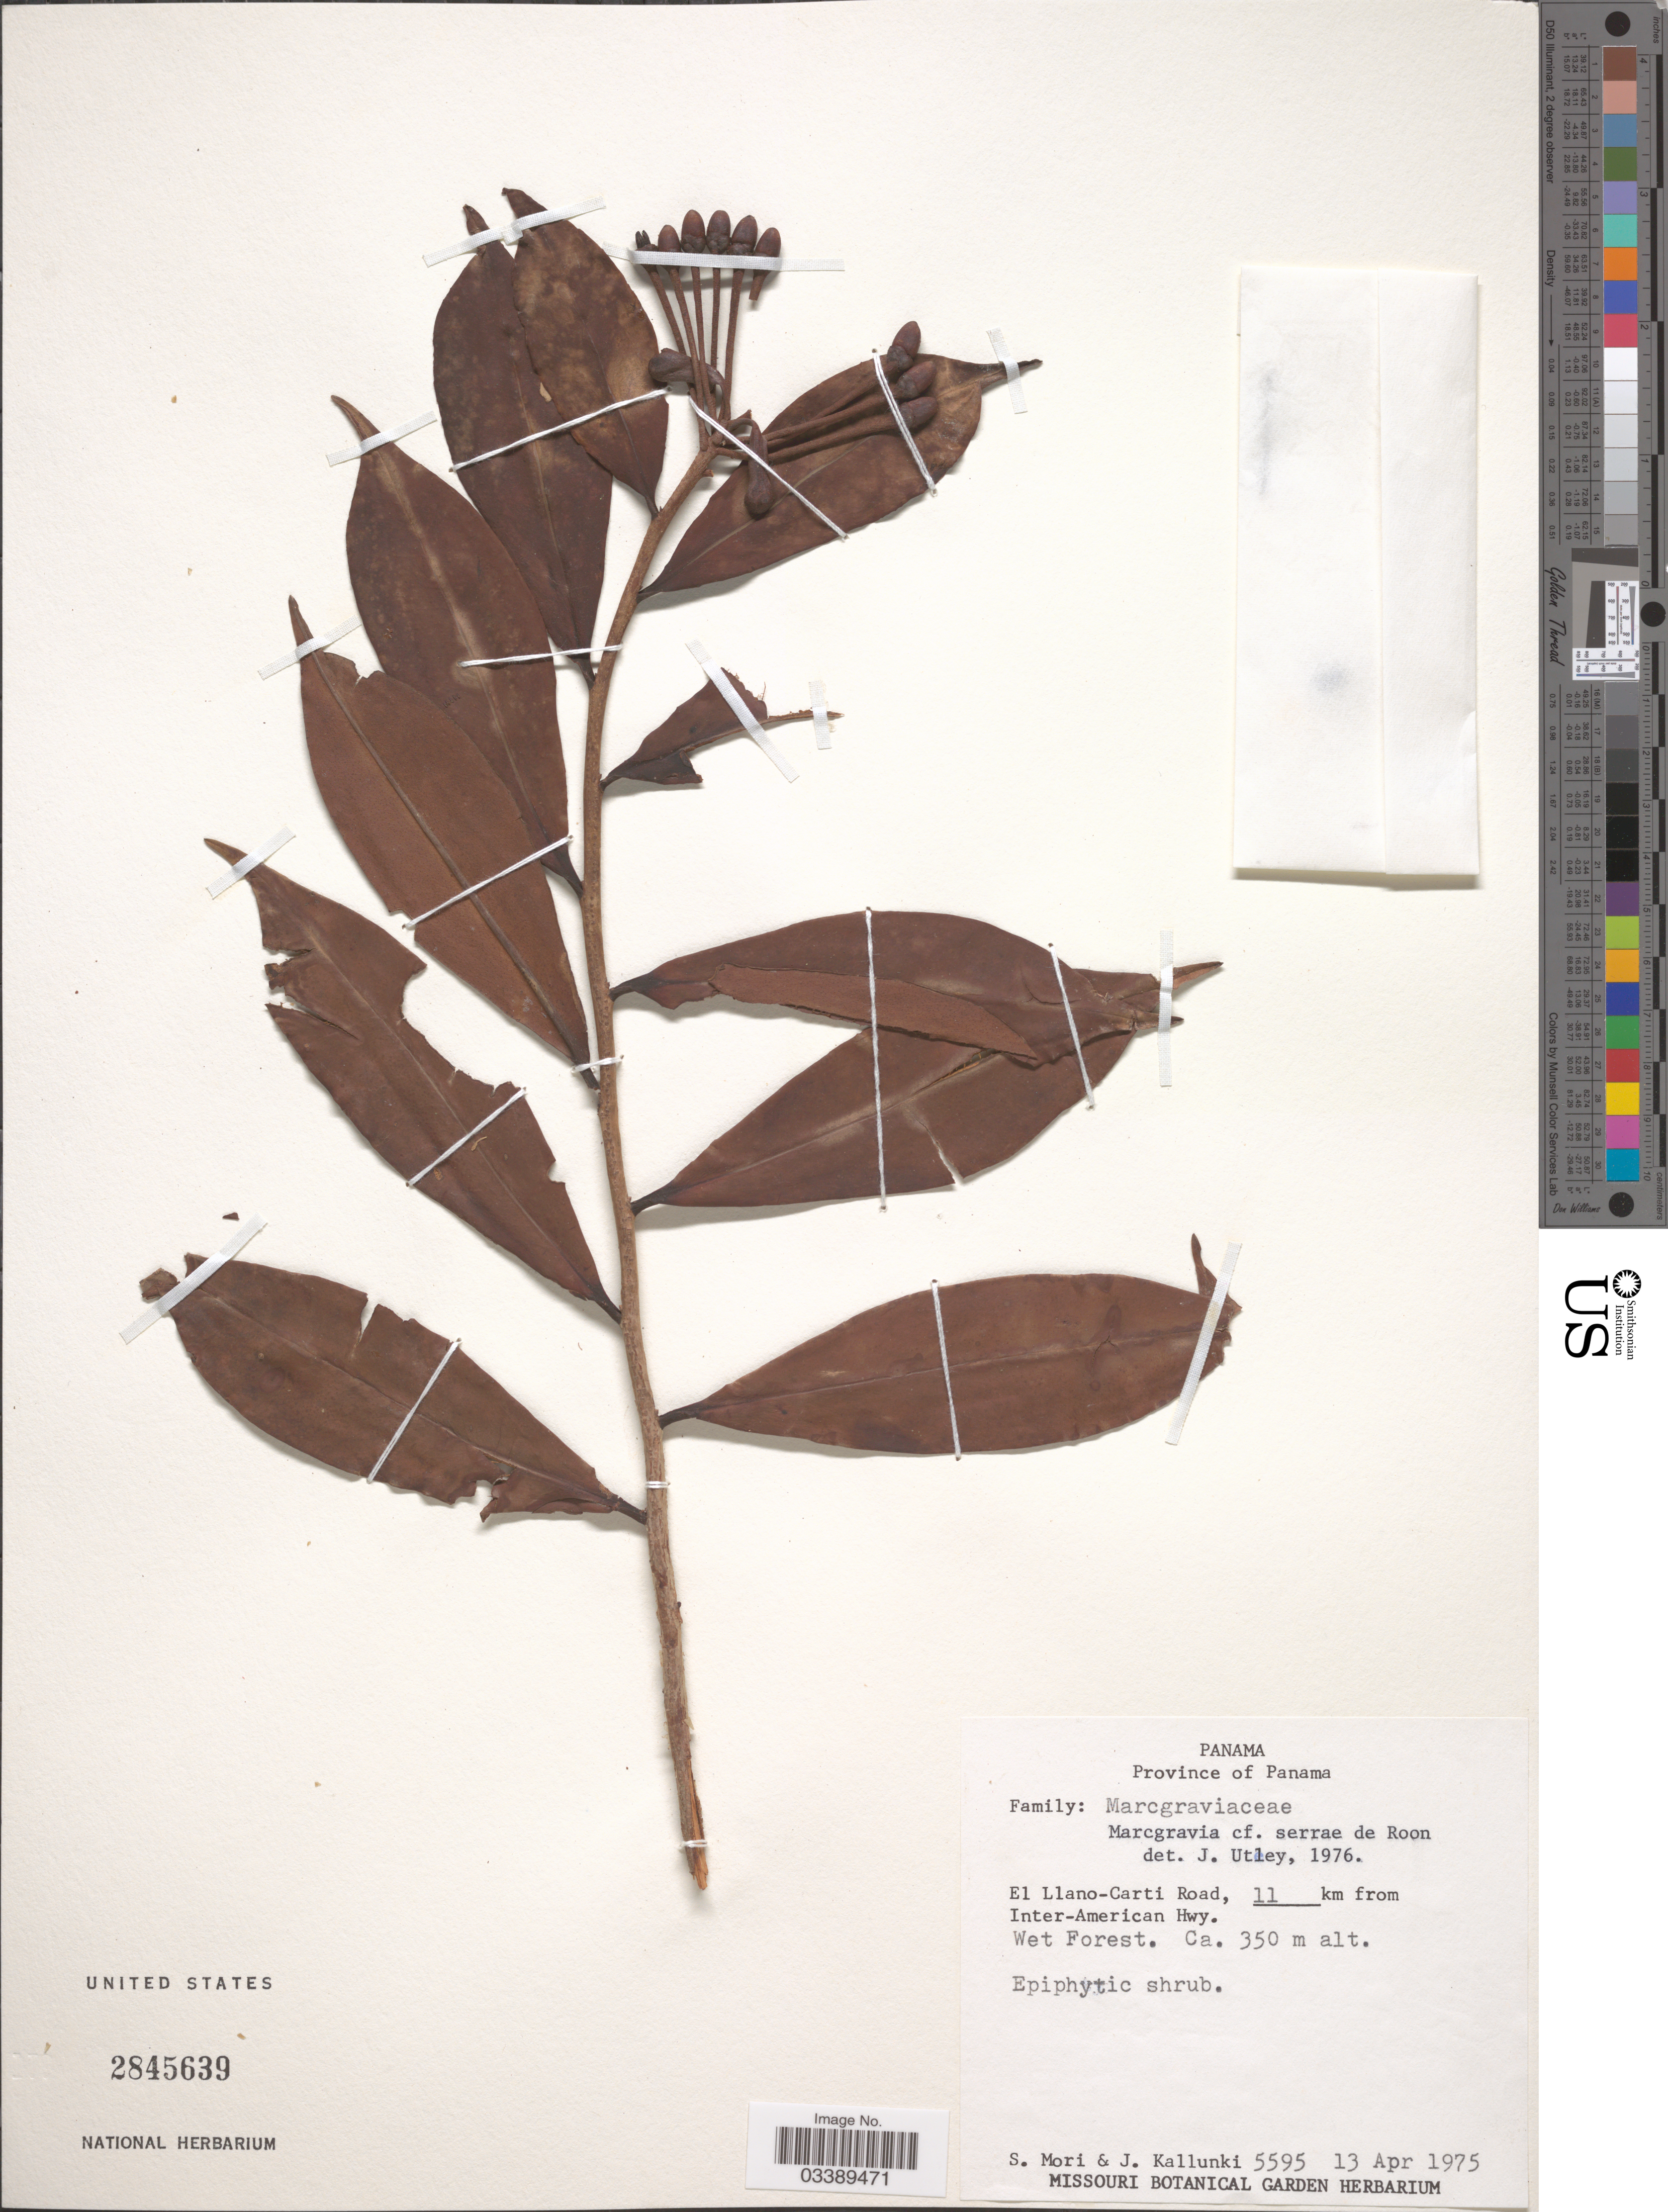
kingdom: Plantae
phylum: Tracheophyta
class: Magnoliopsida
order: Ericales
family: Marcgraviaceae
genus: Marcgravia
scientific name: Marcgravia serrae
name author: de Roon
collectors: S. Mori & J. Kallunki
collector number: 5595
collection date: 1975-04-13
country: Panama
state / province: Panamá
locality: El Llano-Carti Road, 11 km from Inter-American Hwy.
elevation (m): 350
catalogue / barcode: US 2845639